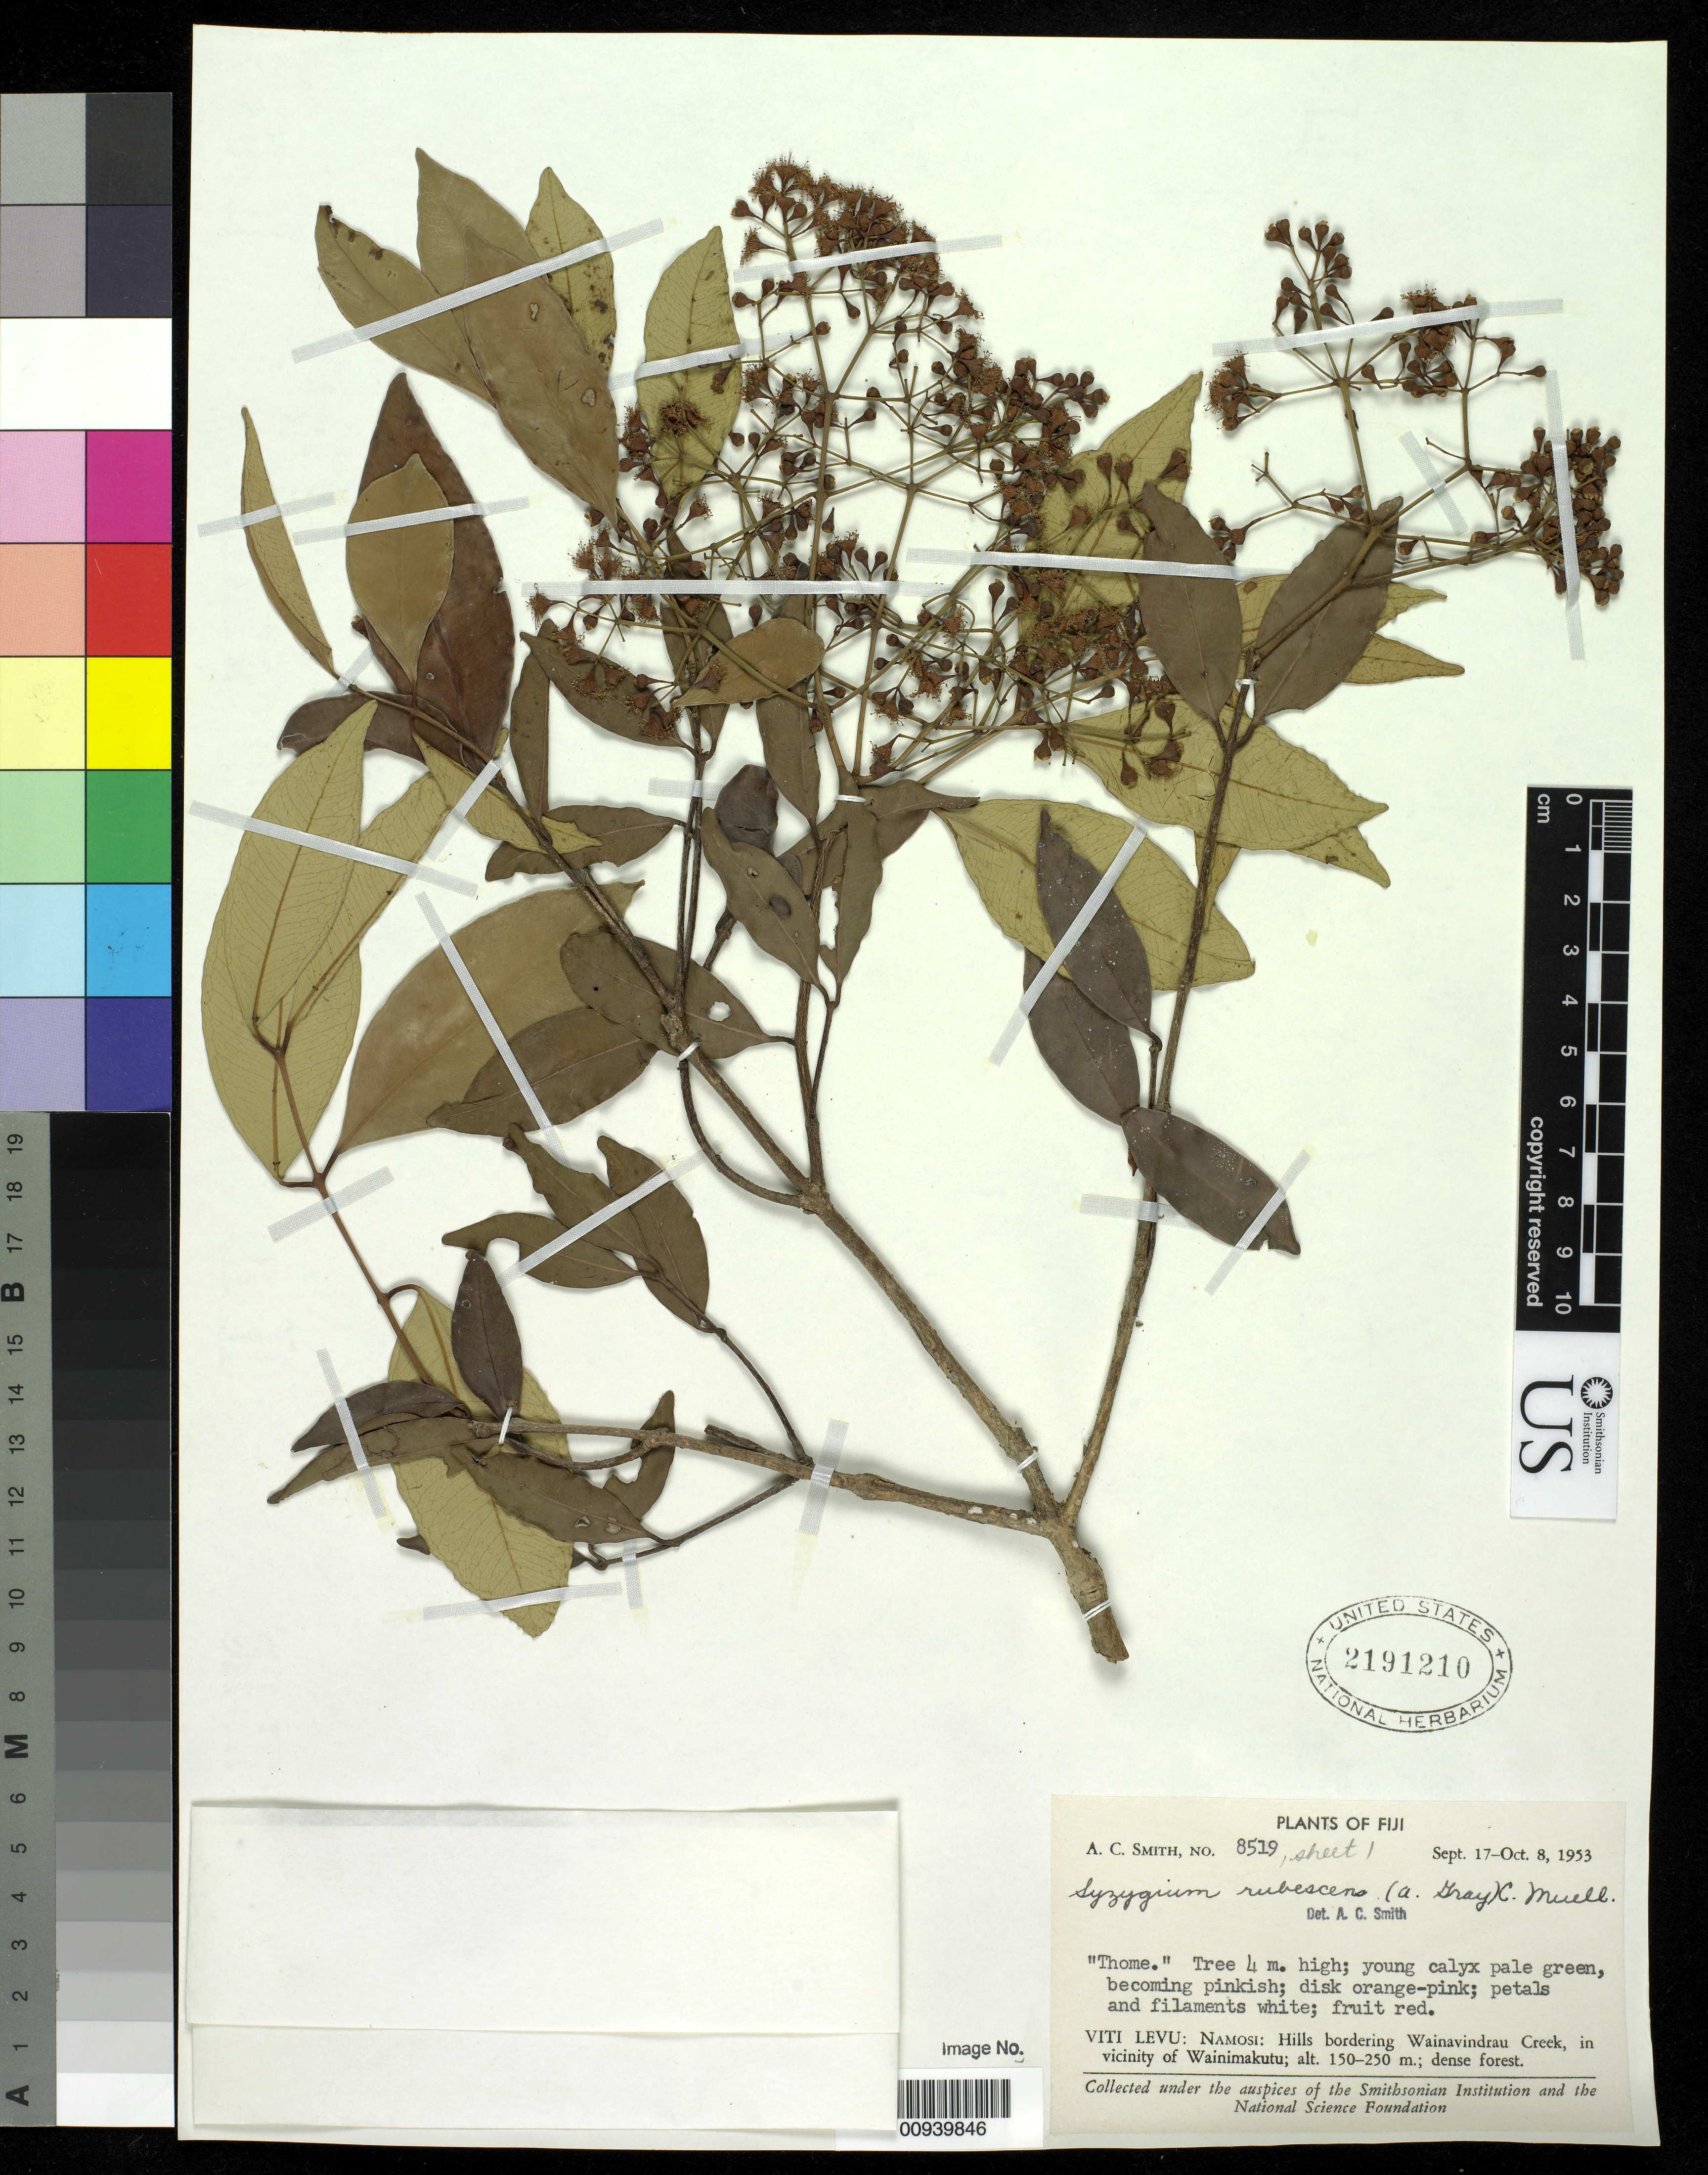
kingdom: Plantae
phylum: Tracheophyta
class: Magnoliopsida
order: Myrtales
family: Myrtaceae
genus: Syzygium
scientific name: Syzygium rubescens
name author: (A. Gray) Mueller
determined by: Smith, A. C.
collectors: A. C. Smith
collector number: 8519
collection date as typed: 17 Sep 1953 to 08 Oct 1953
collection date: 1953-09-17/1953-10-08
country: Fiji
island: Viti Levu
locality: Namosi: Hills bordering Wainavindrau Creek, in vicinity of Wainimakutu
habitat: Dense forest.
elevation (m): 150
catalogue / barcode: US 2191210